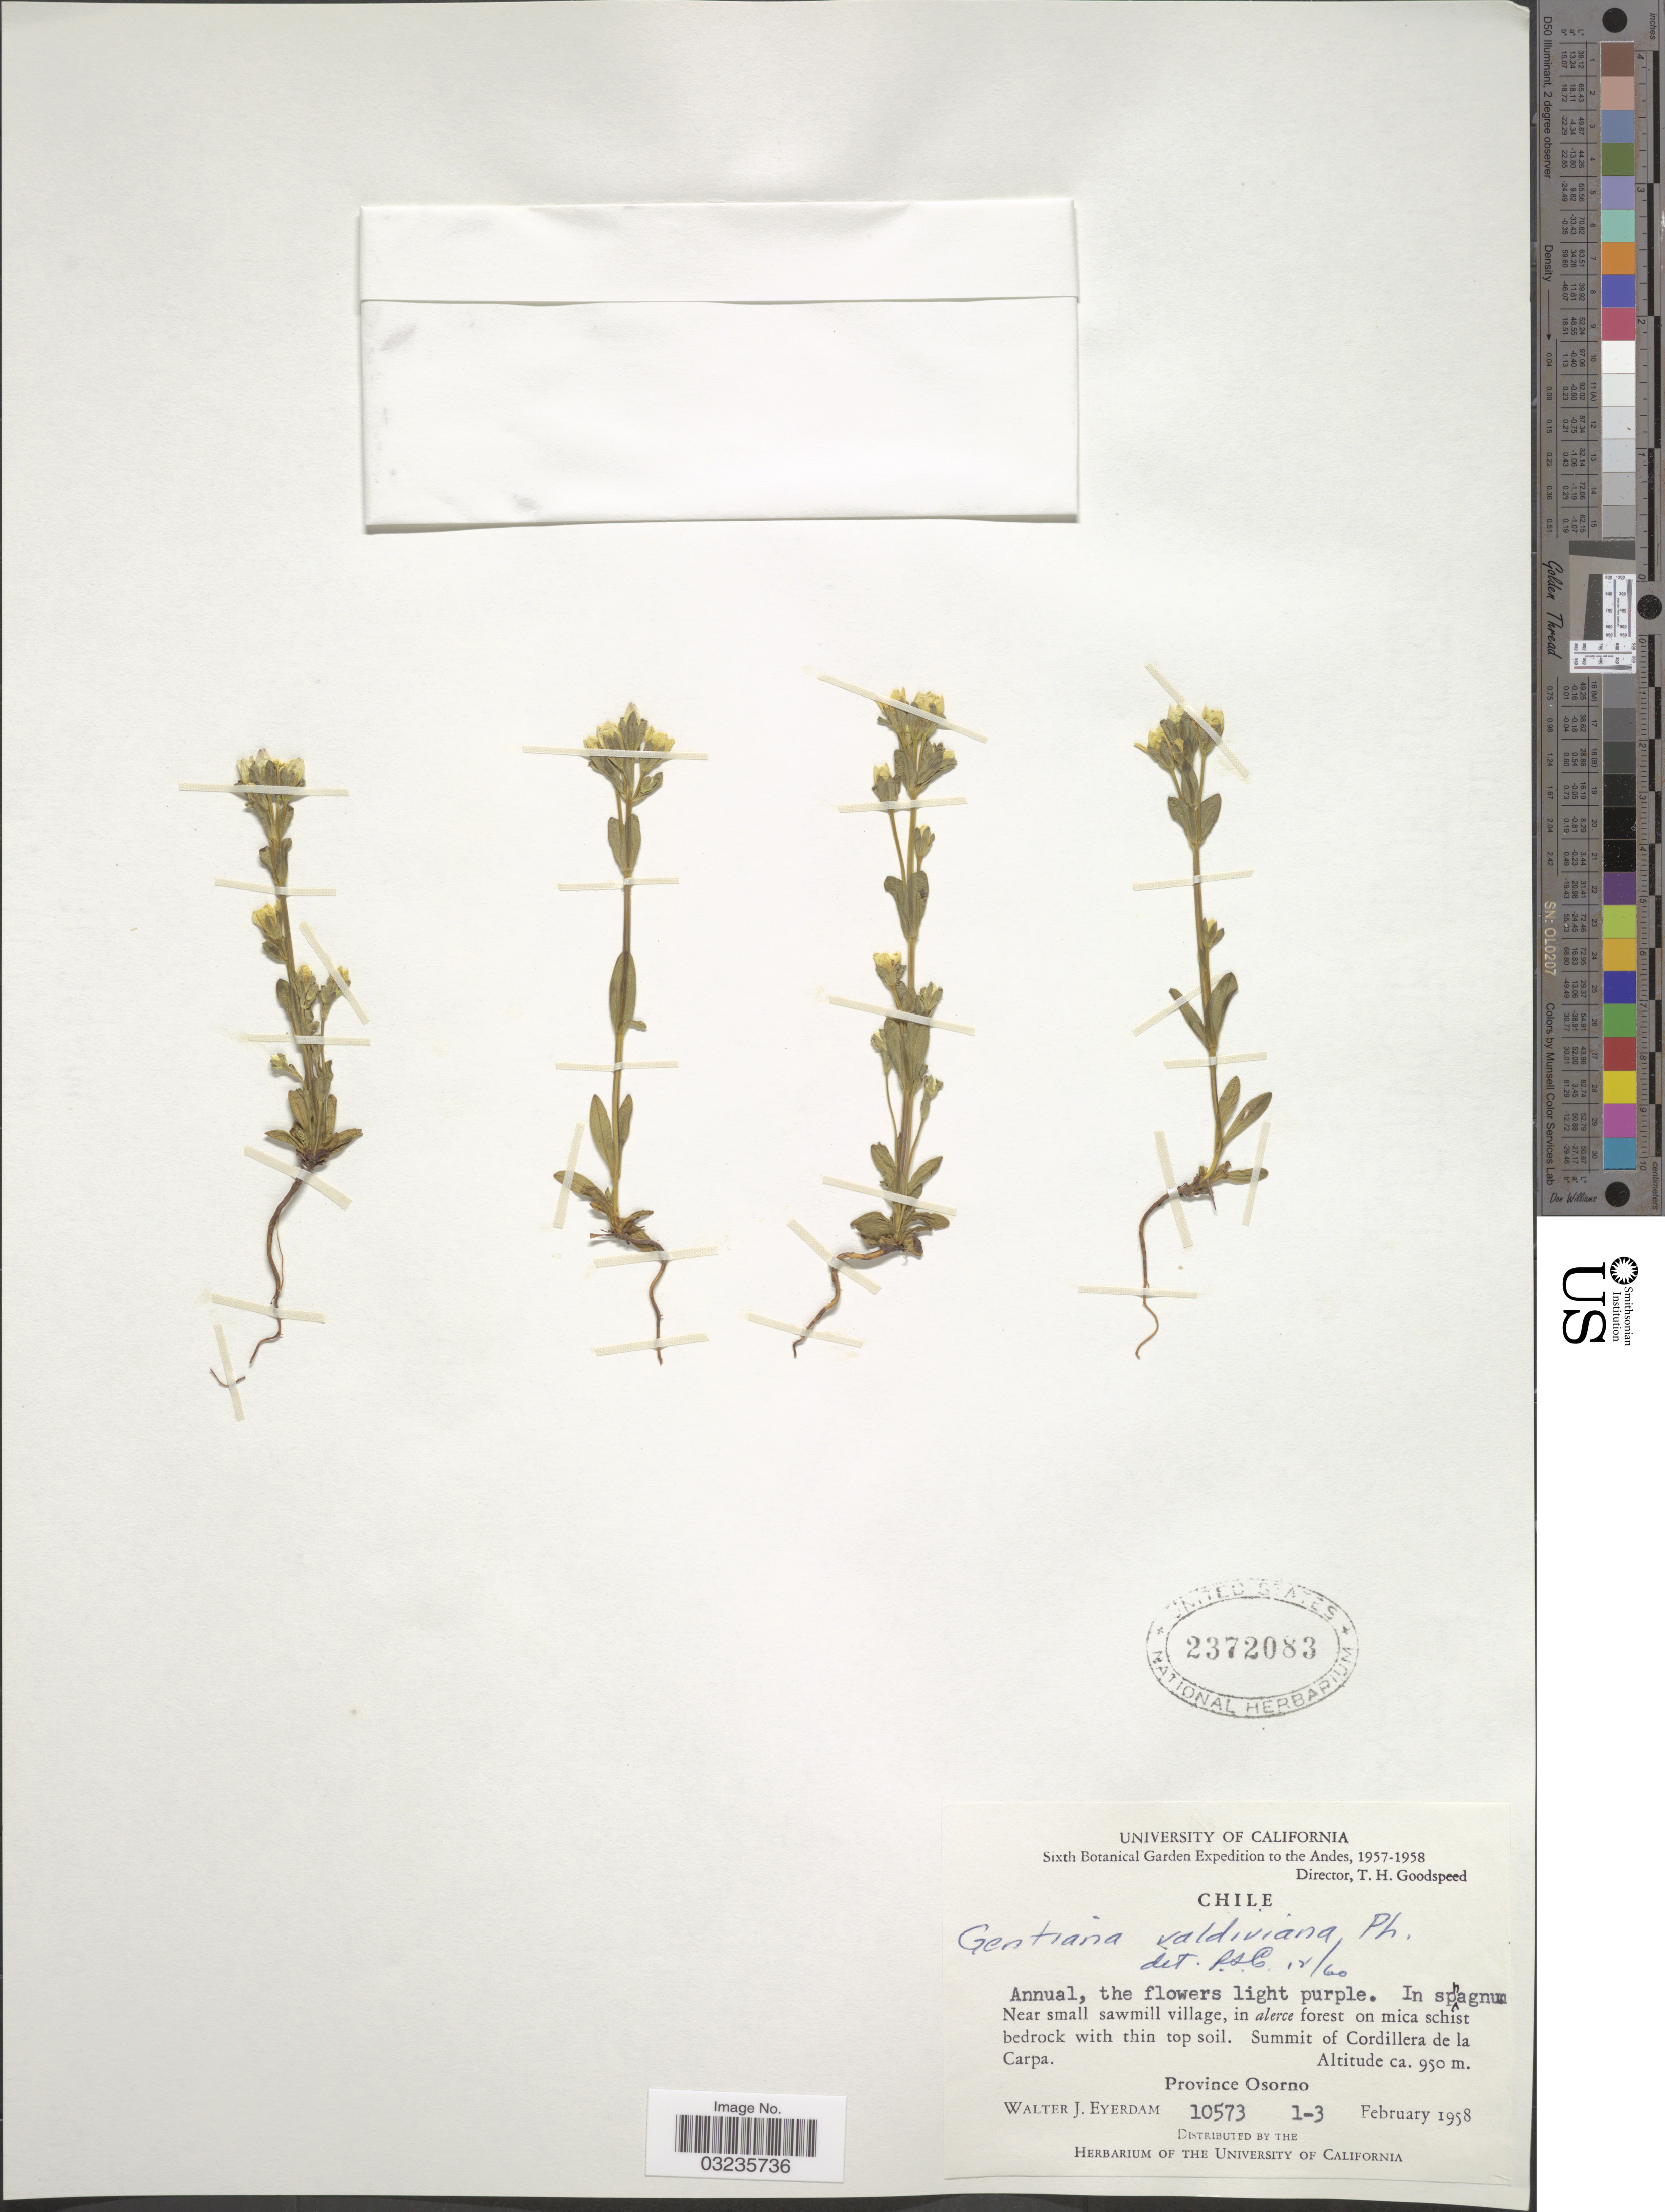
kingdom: Plantae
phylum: Tracheophyta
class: Magnoliopsida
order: Gentianales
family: Gentianaceae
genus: Gentiana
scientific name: Gentiana valdiviana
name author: Phil.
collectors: W. J. Eyerdam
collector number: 10573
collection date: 1958-02-01/1958-02-03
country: Chile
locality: Andes. Summit of Cordillera de la Carpa. Province Osorno.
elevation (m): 950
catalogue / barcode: US 2372083